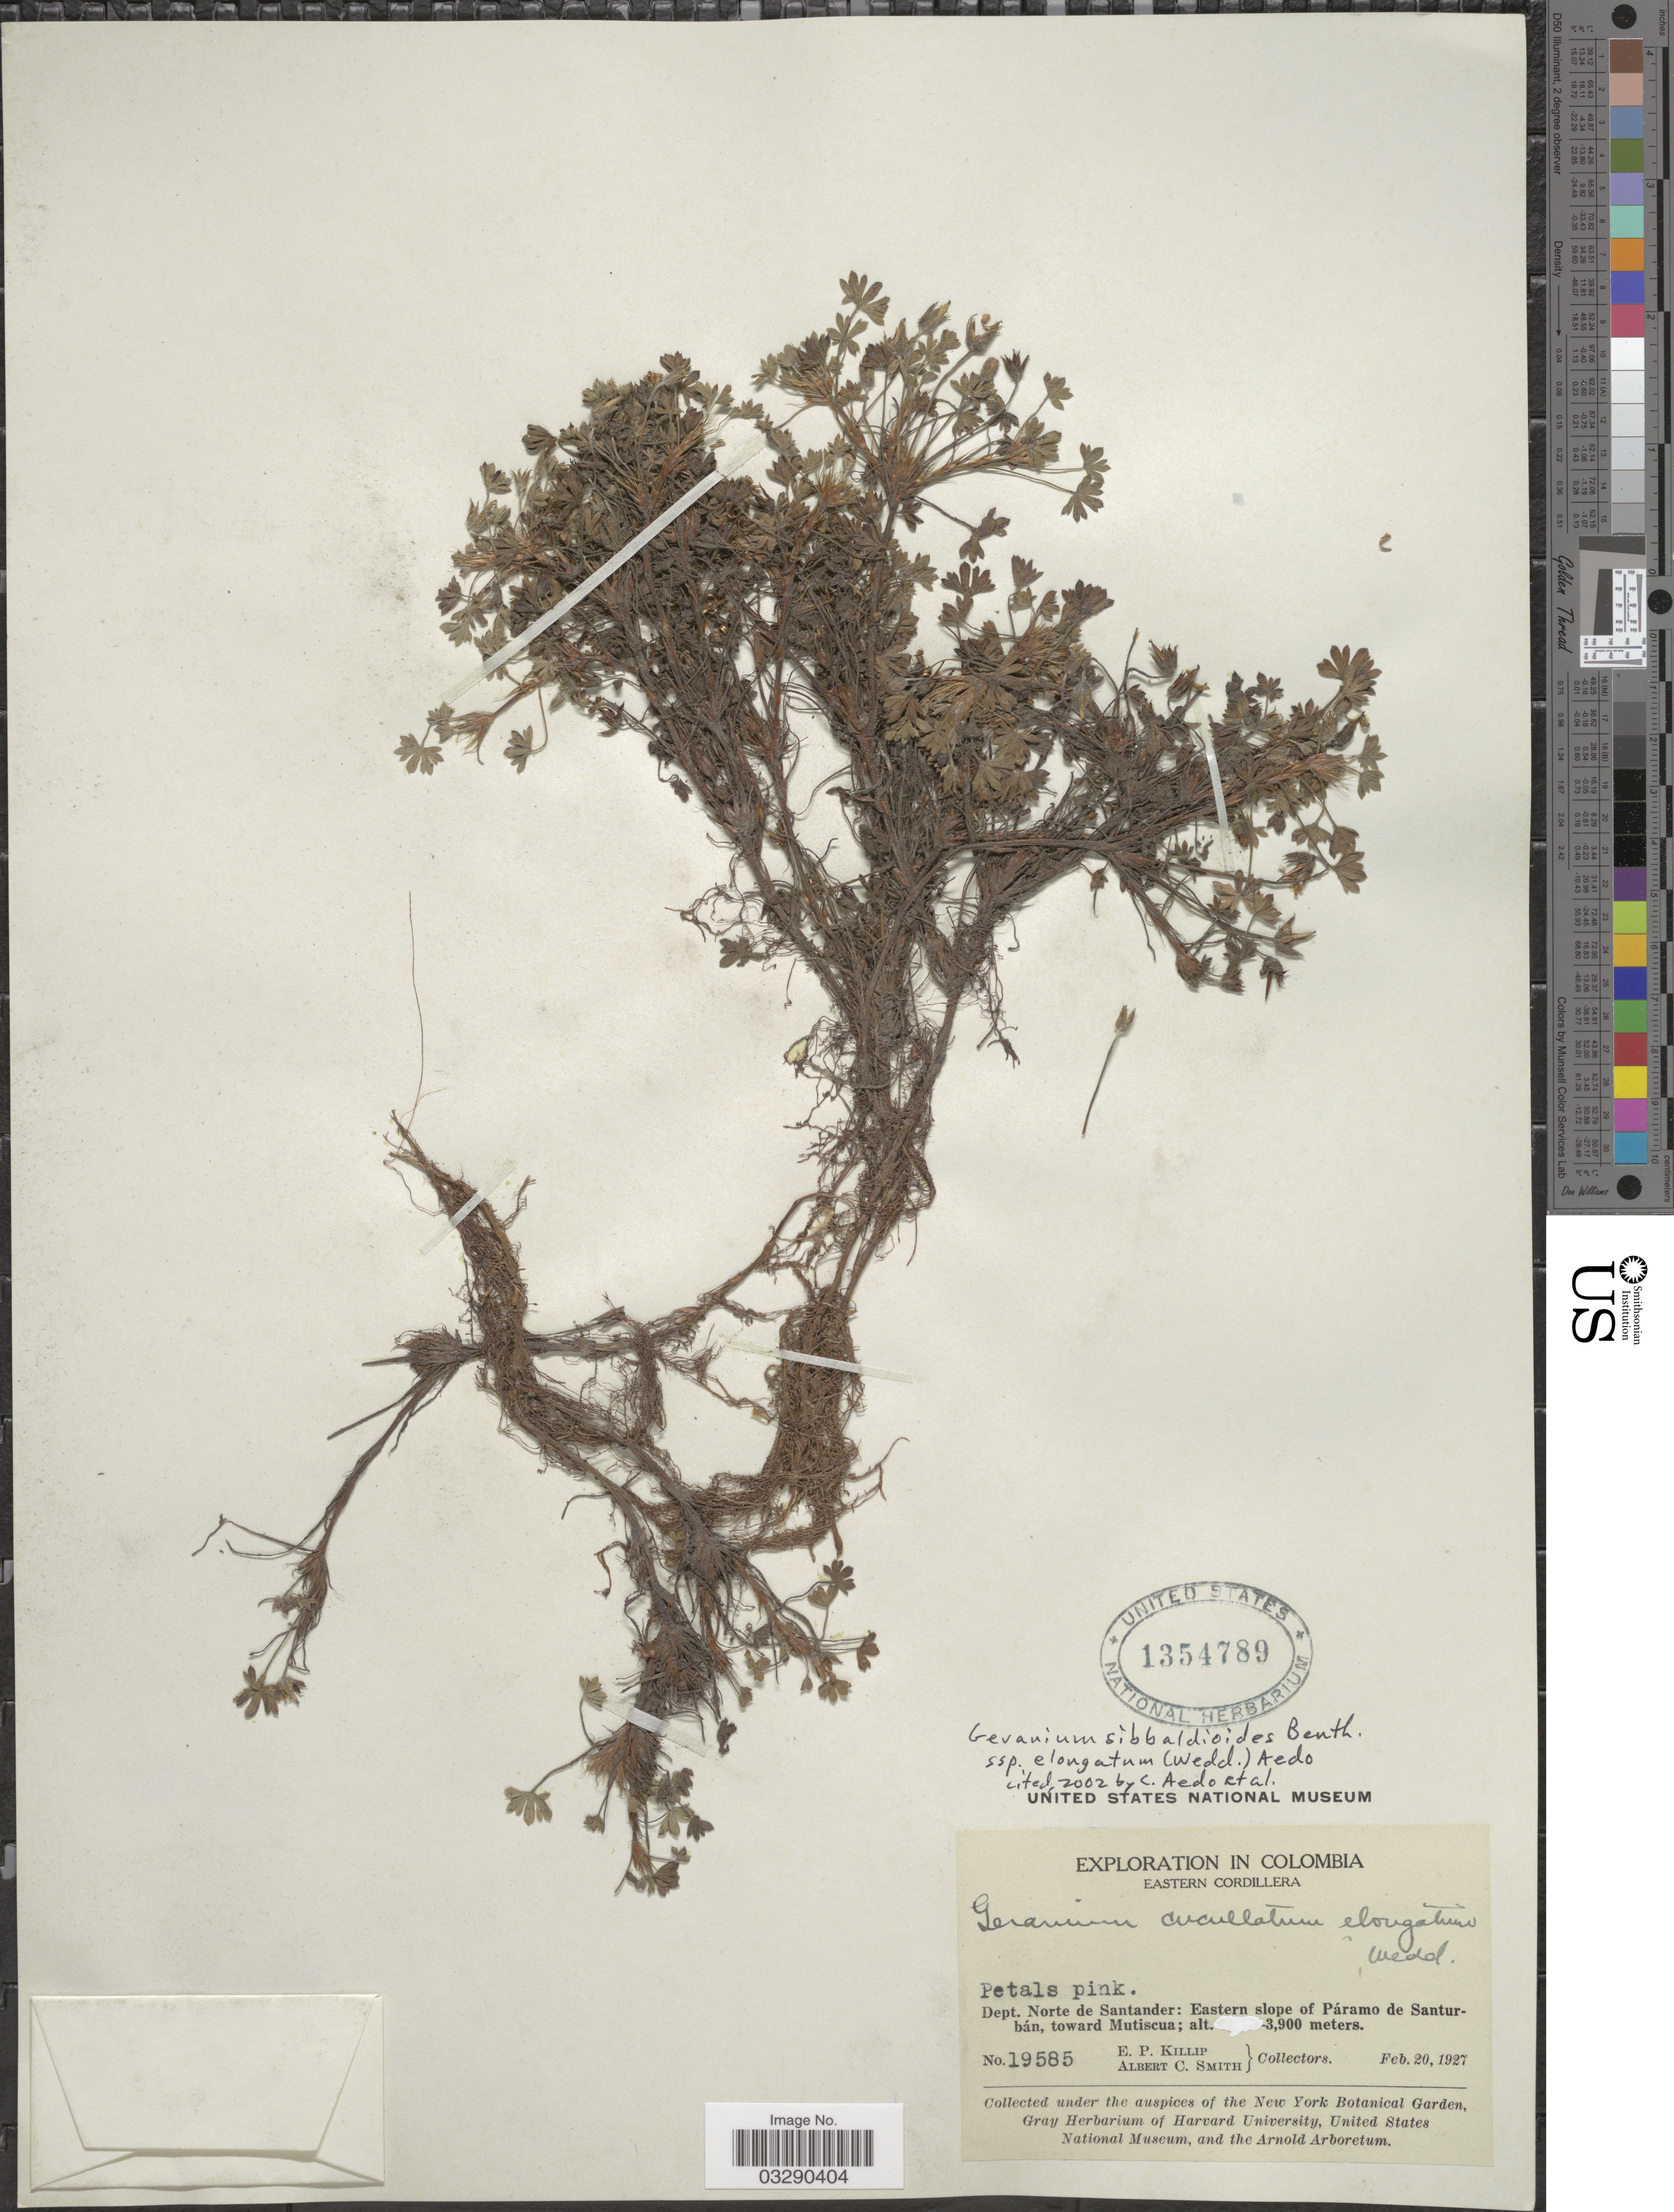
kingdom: Plantae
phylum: Tracheophyta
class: Magnoliopsida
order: Geraniales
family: Geraniaceae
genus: Geranium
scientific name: Geranium sibbaldioides subsp. elongatum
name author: (Wedd.) Aedo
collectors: E. P. Killip & A. C. Smith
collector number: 19585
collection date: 1927-02-20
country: Colombia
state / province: Norte de Santander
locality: Eastern Cordillera. Dept. Norte de Santander: Eastern slope of Páramo de Santurbán, toward Mutiscua.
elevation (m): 3900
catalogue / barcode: US 1354789